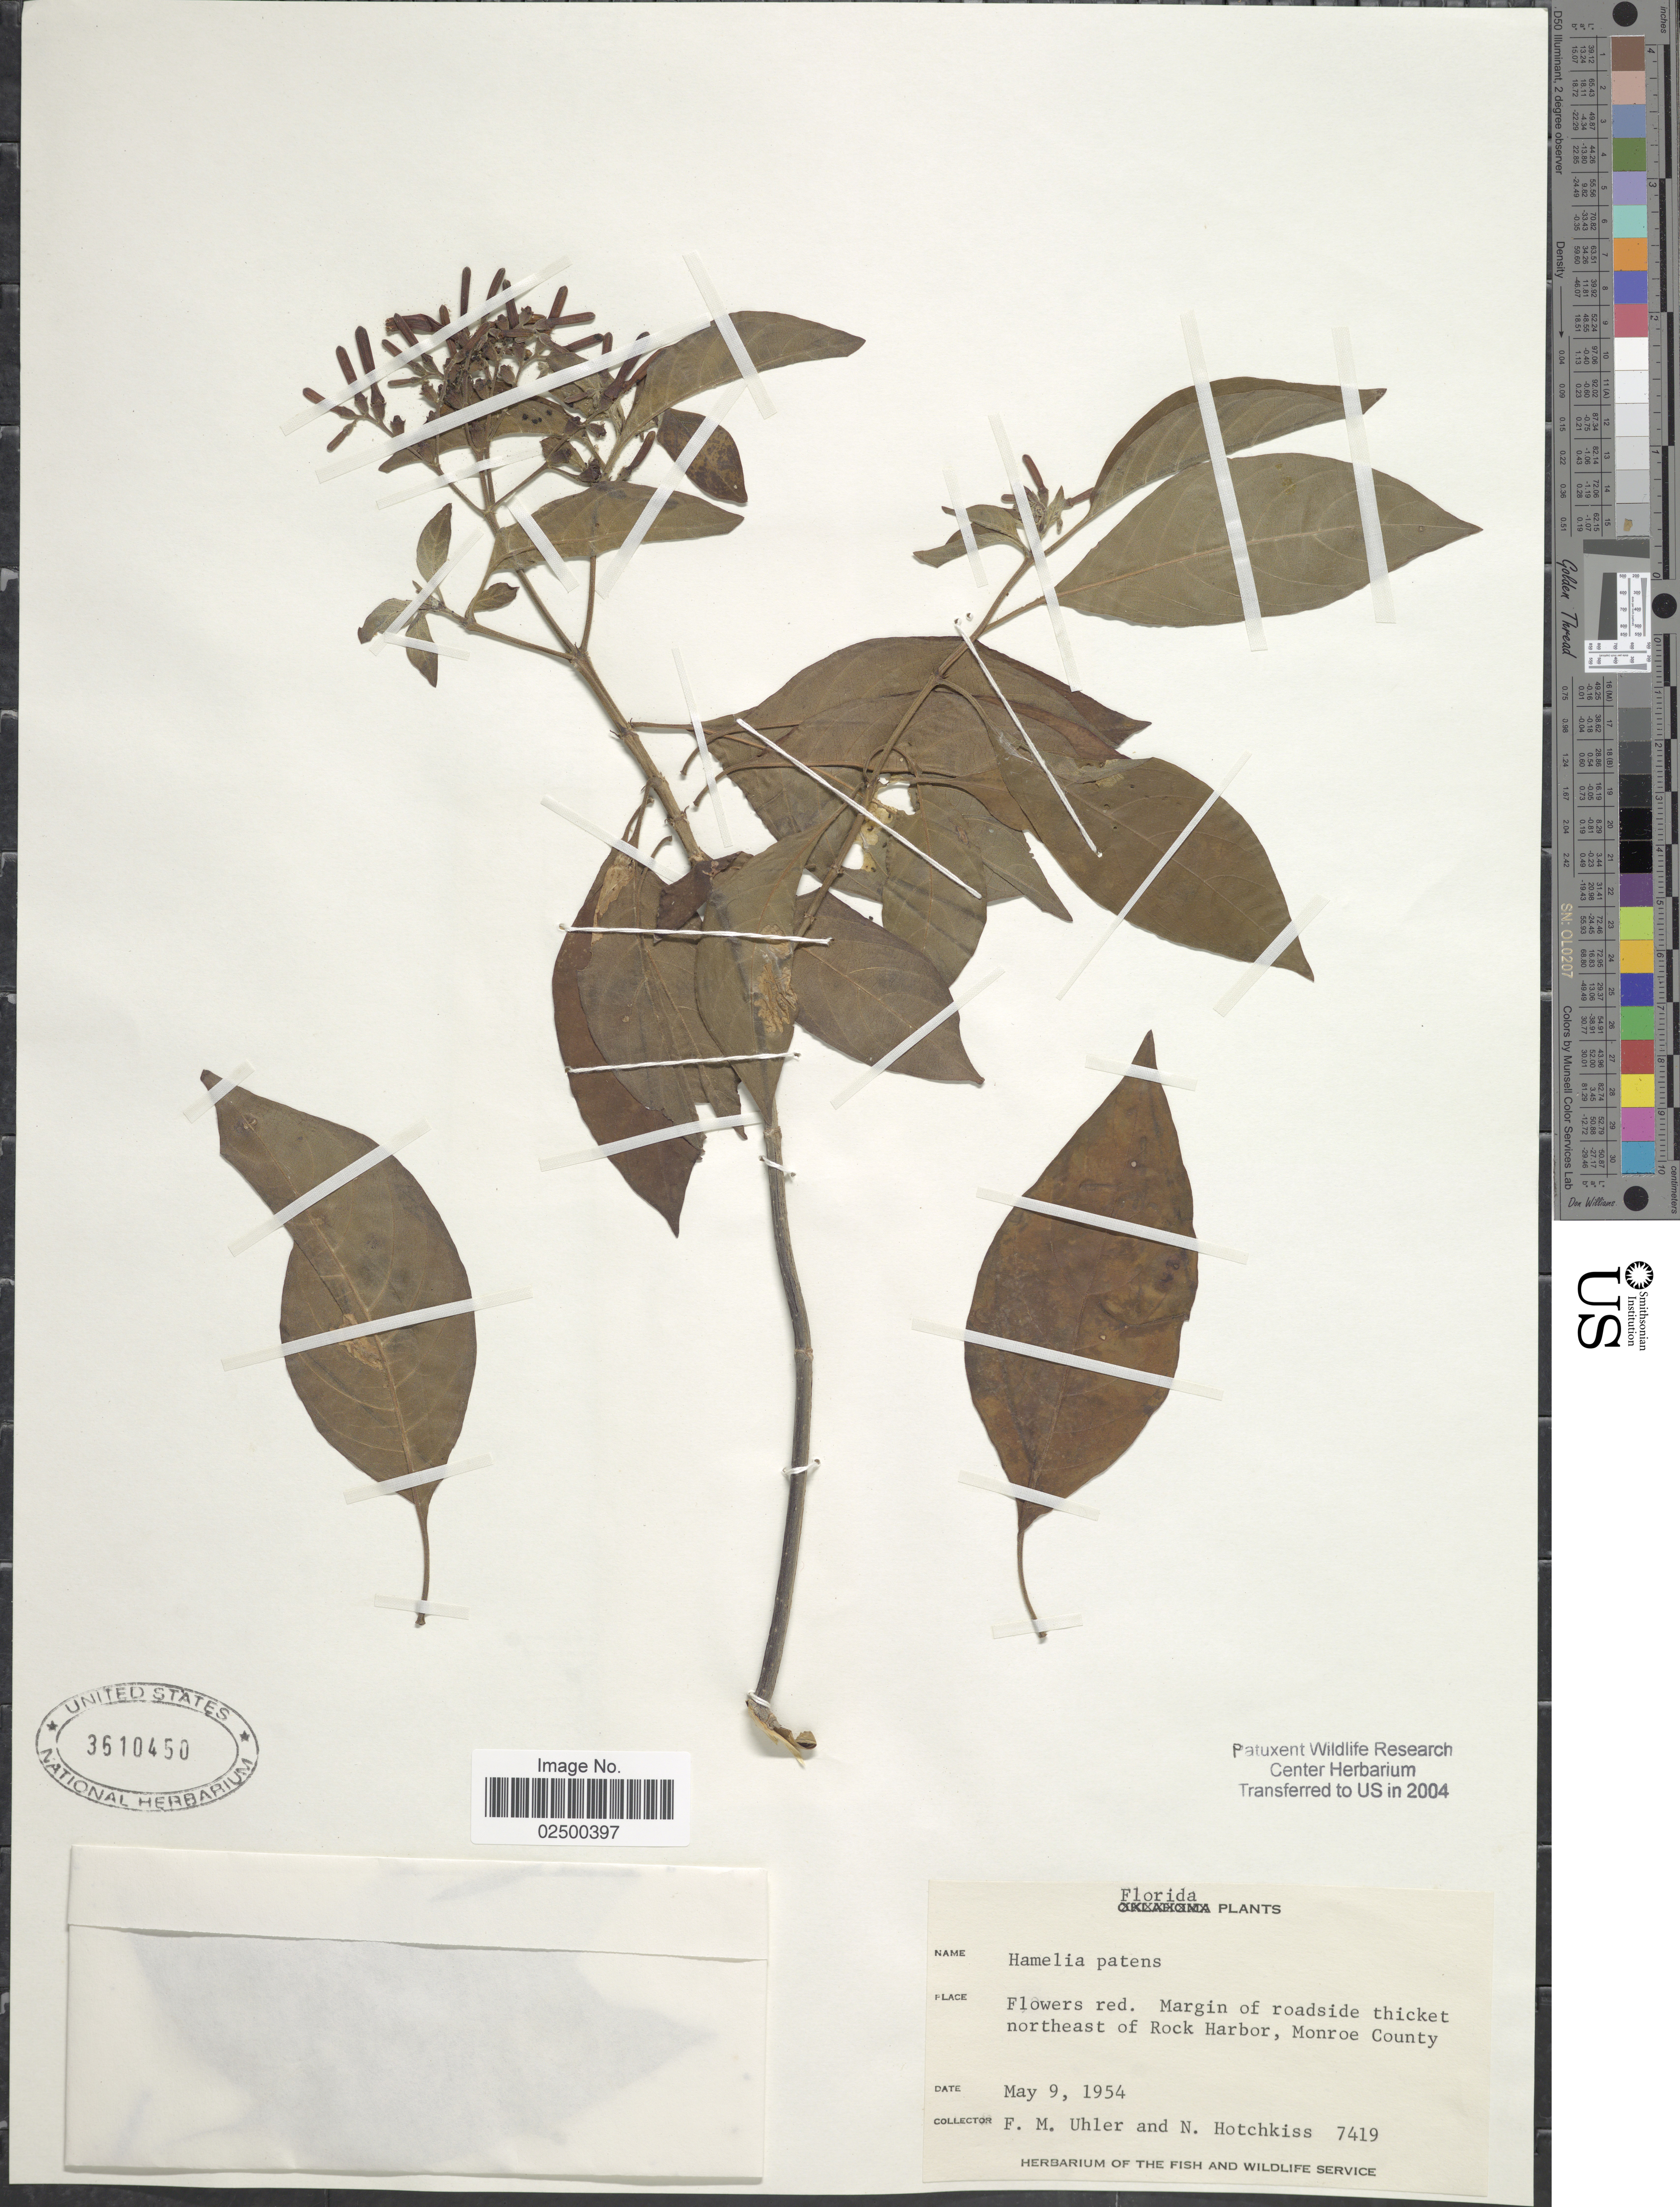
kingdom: Plantae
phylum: Tracheophyta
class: Magnoliopsida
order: Gentianales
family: Rubiaceae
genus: Hamelia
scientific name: Hamelia patens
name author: Jacq.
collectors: F. M. Uhler & N. Hotchkiss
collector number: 7419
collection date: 1954-05-09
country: United States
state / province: Florida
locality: Margin of roadside thicket northeast of Rock Harbor, Monroe County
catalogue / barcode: US 3610450